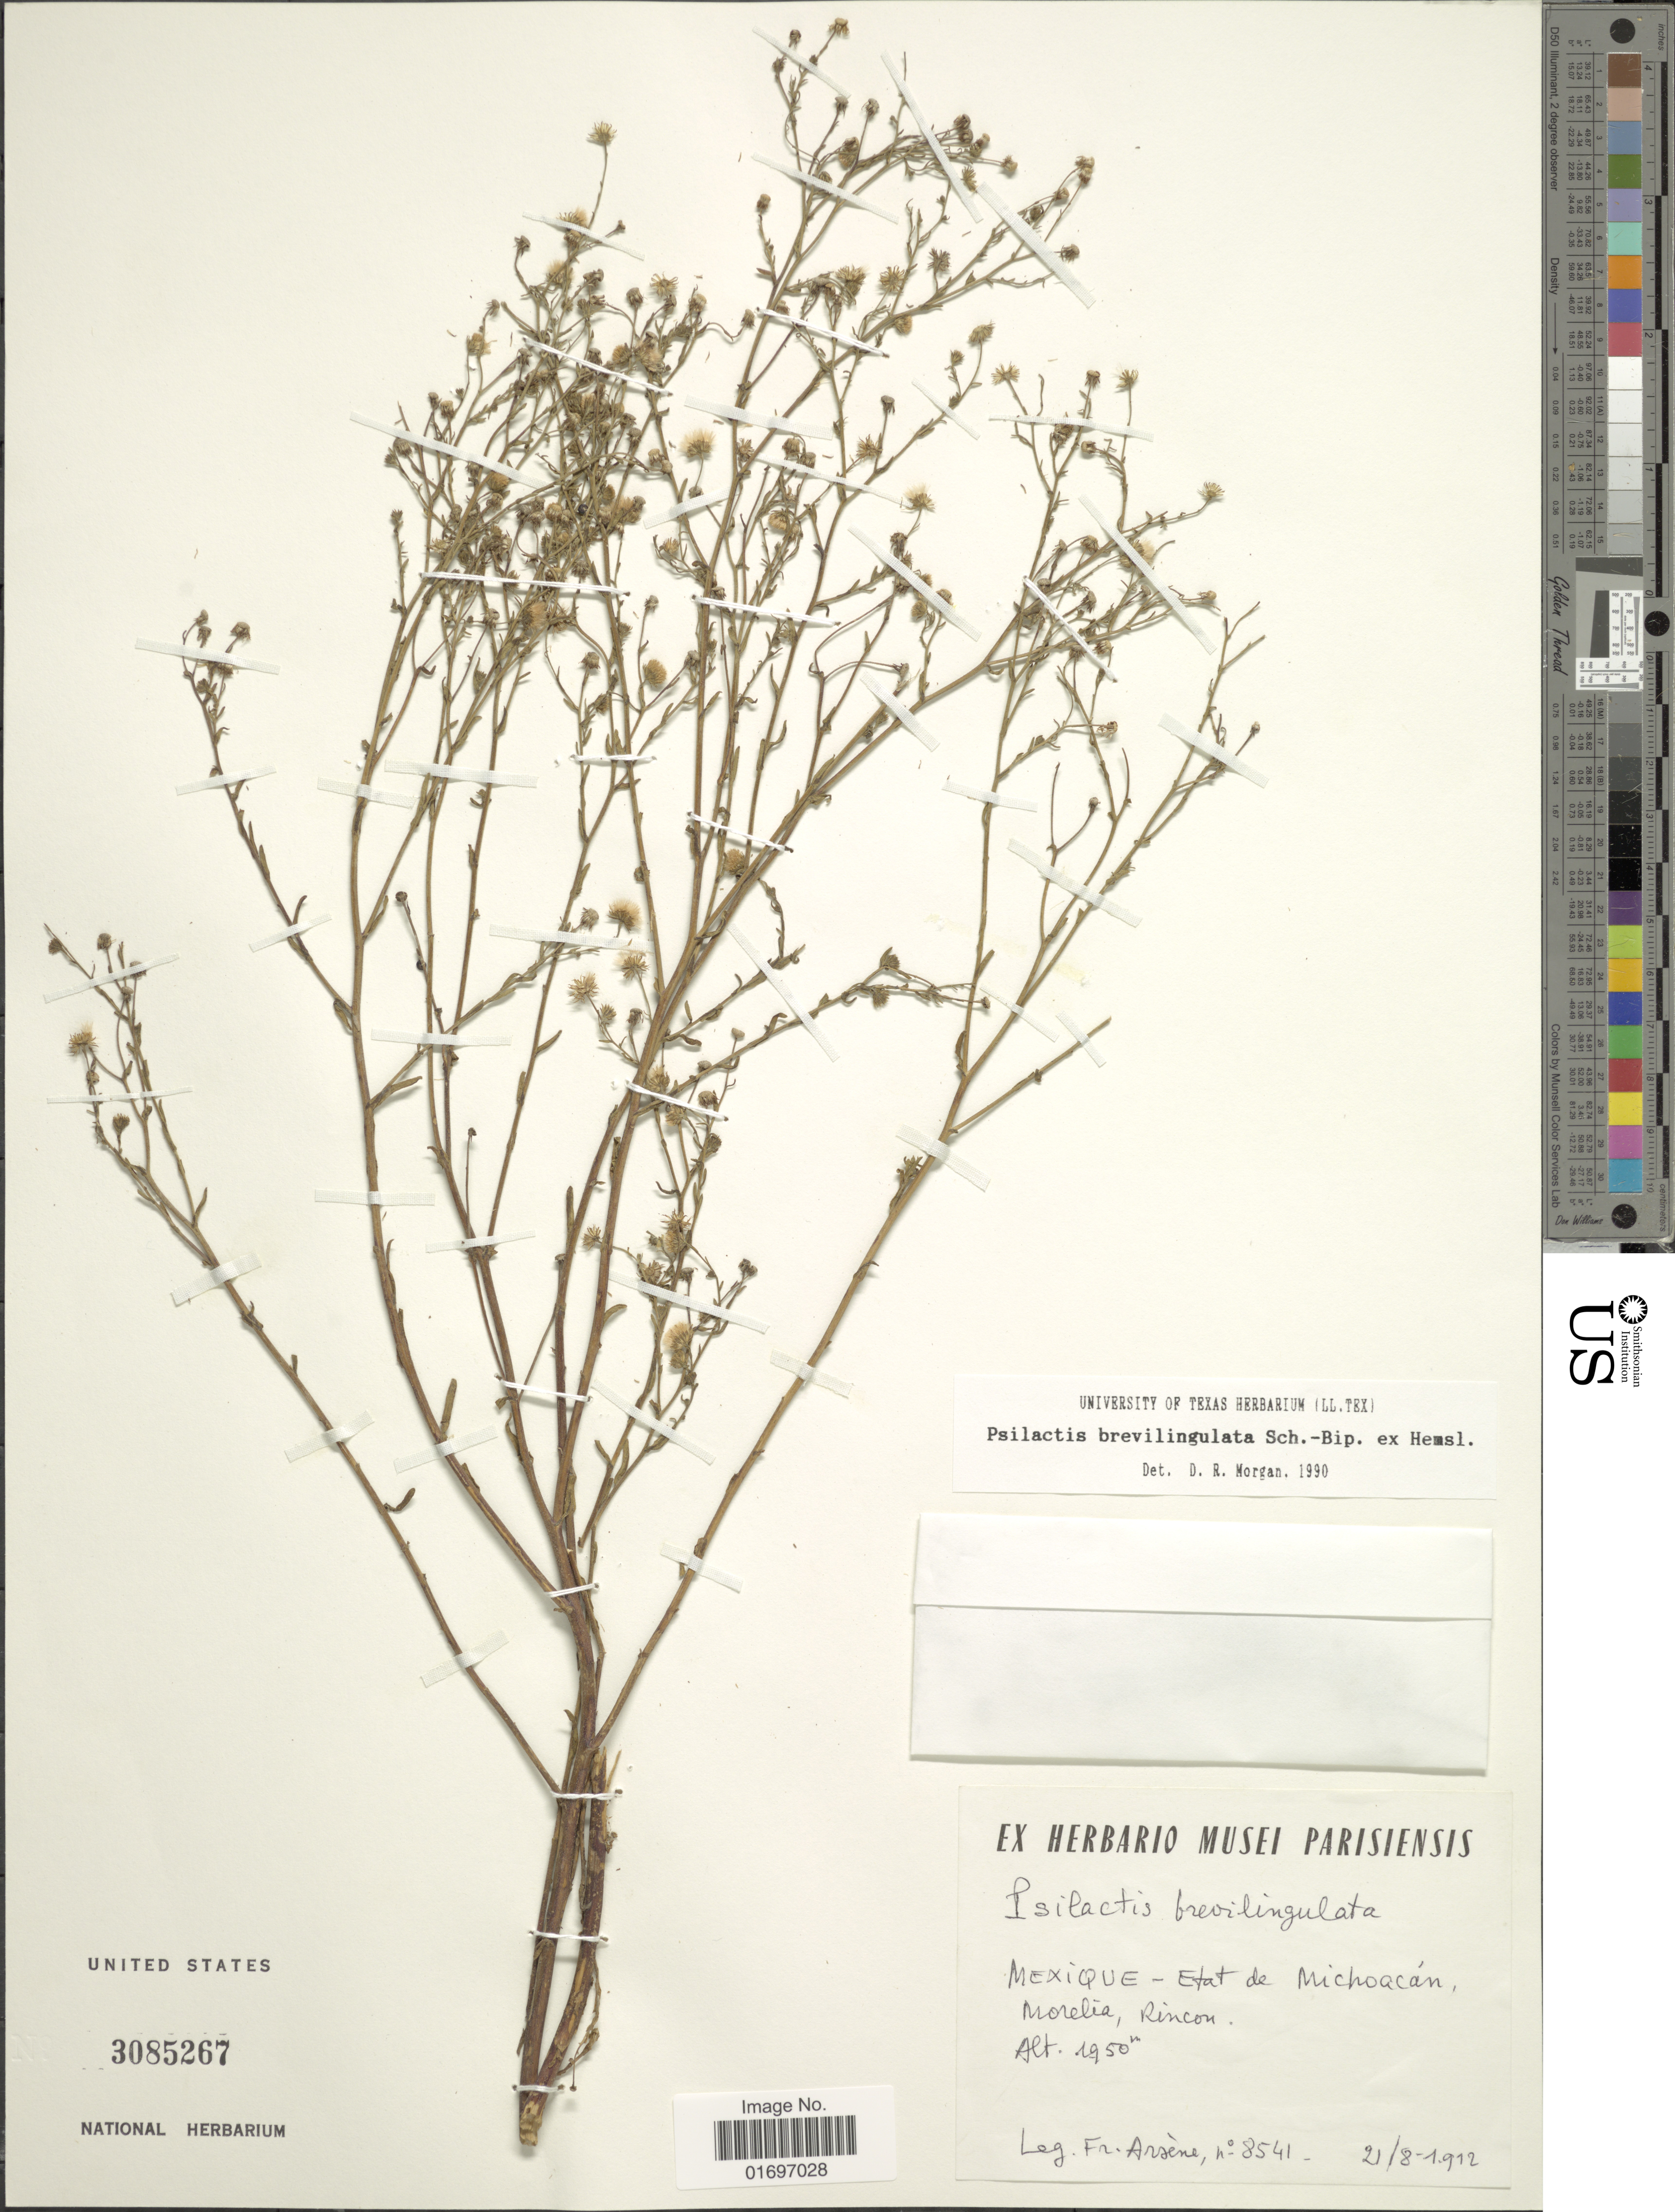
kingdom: Plantae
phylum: Tracheophyta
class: Magnoliopsida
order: Asterales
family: Asteraceae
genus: Psilactis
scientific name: Psilactis brevilingulata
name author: Sch. Bip. ex Hemsl.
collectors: Bro. G. Arsène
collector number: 8541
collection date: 1912-08-21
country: Mexico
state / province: Michoacán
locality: Mexique - Etat de Michoacán, Morelia, Rincon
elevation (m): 1950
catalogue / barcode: US 3085267